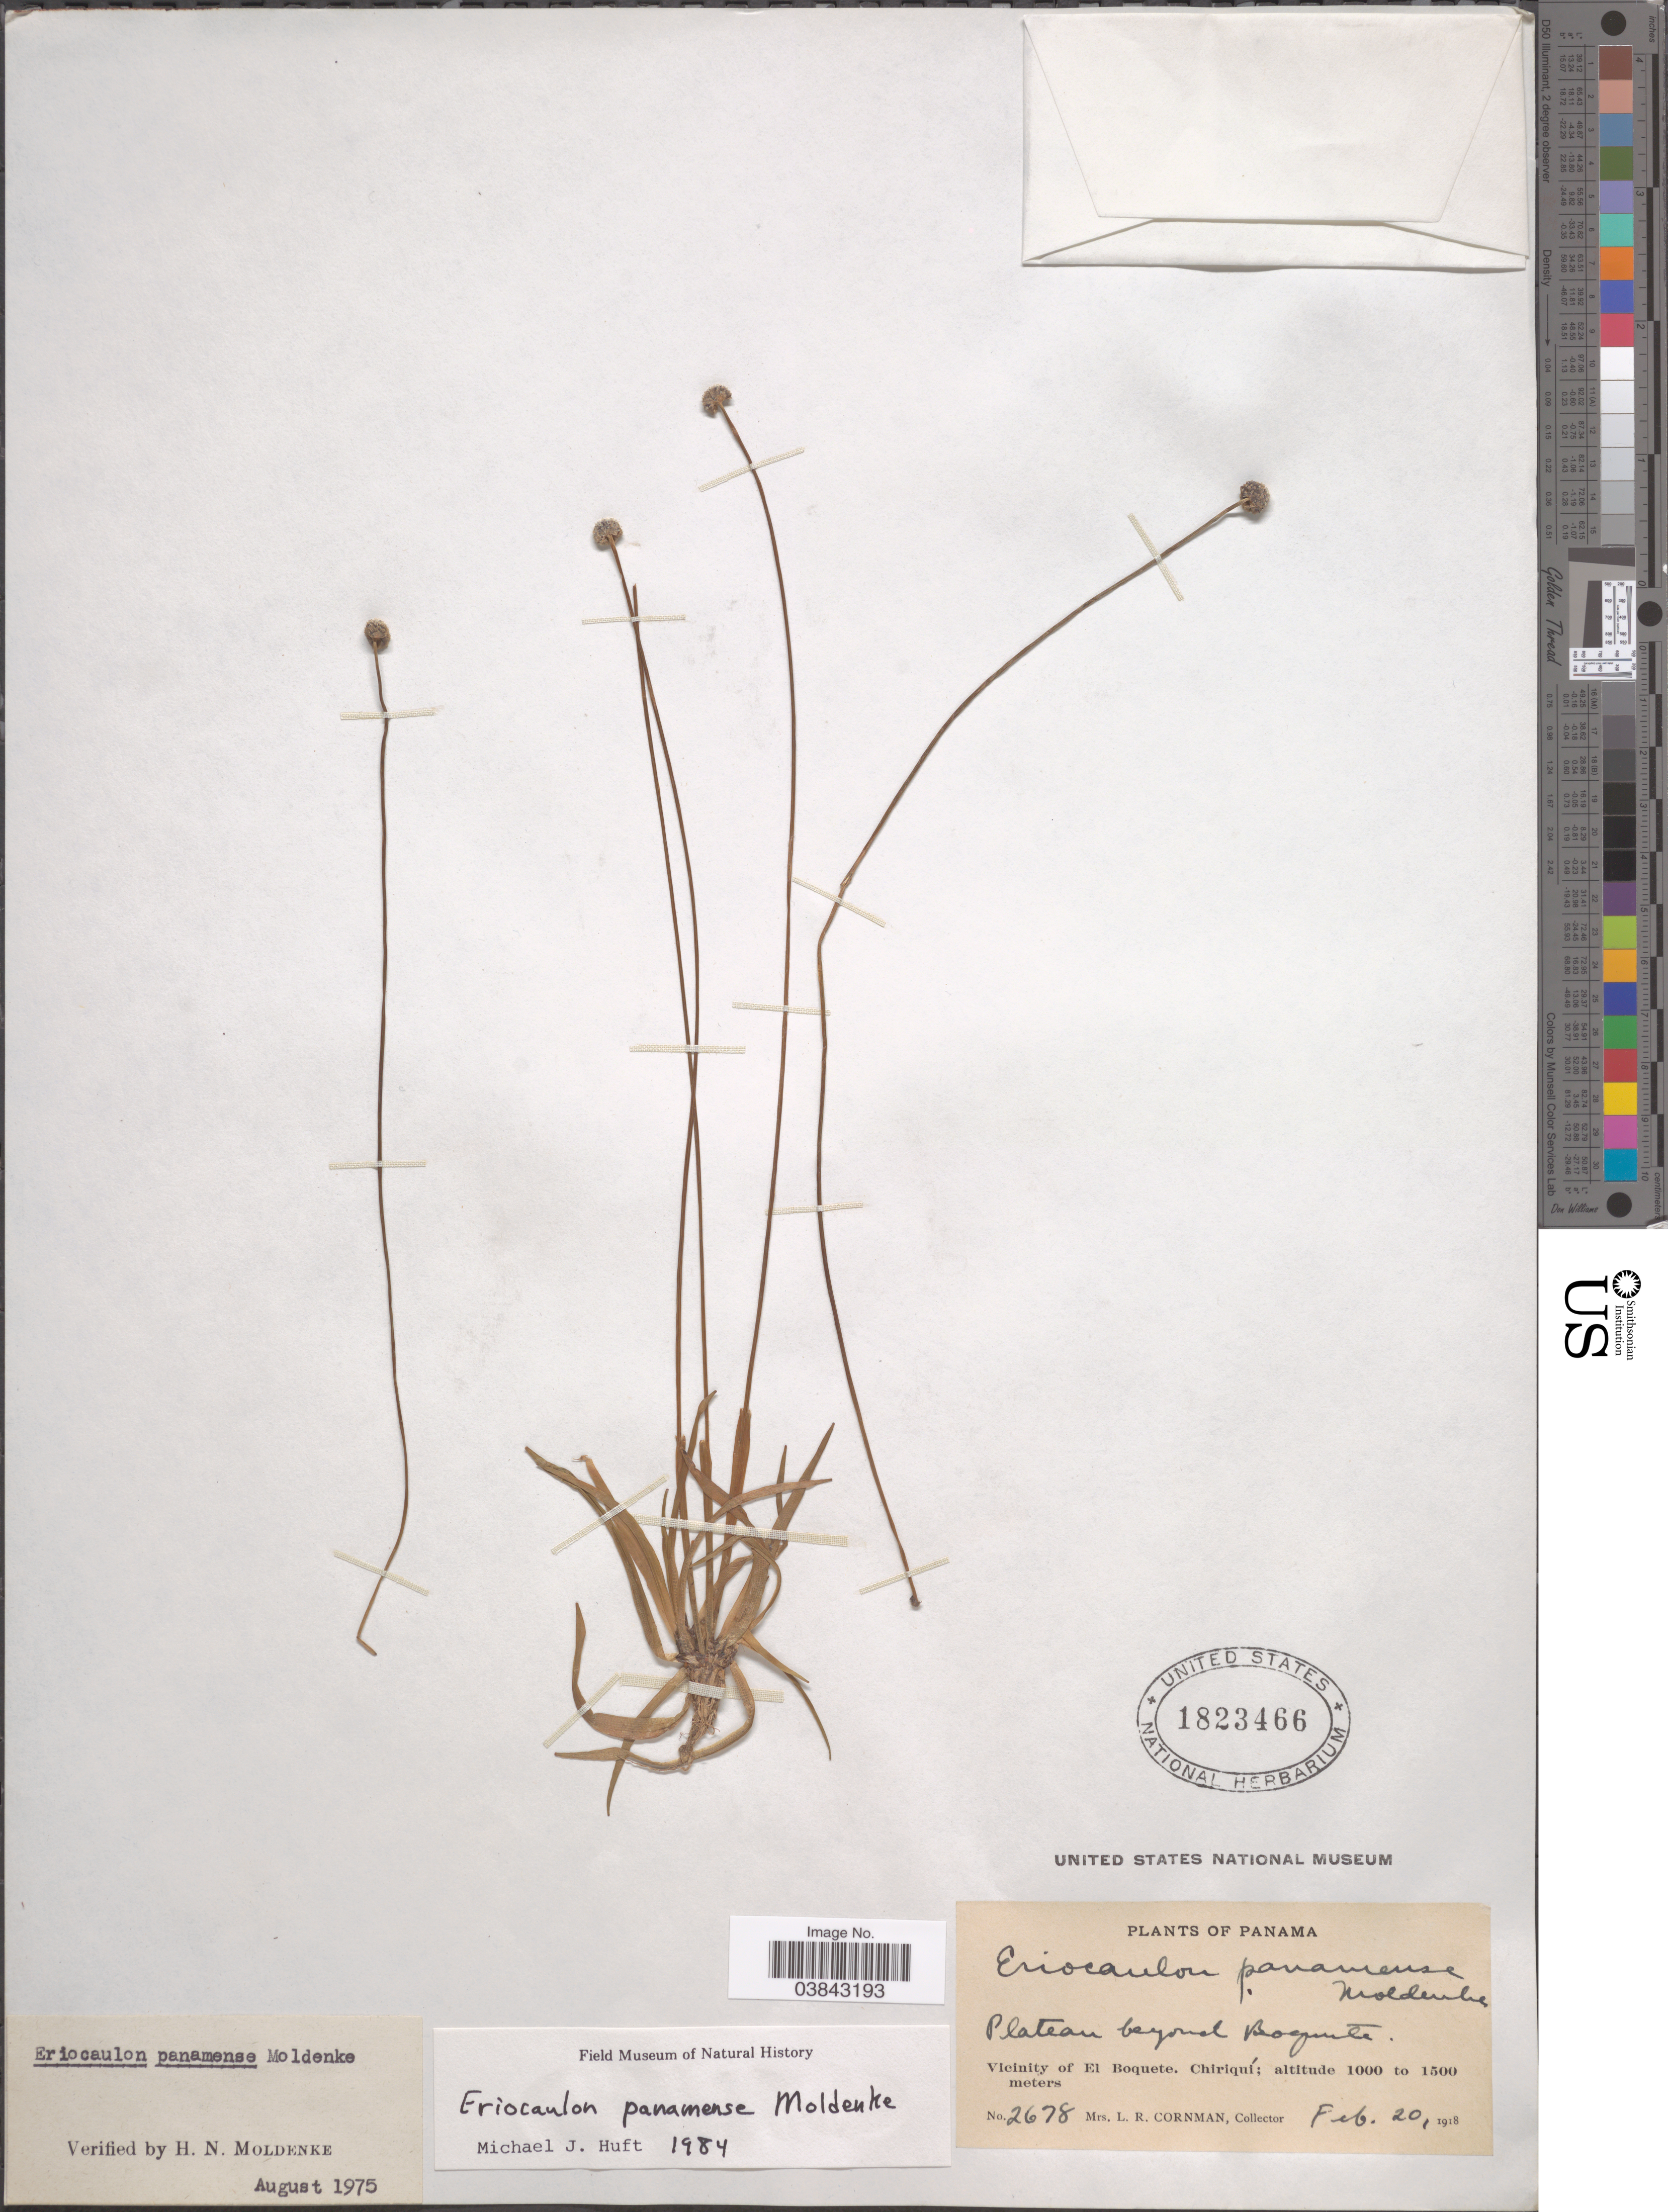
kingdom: Plantae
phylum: Tracheophyta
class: Liliopsida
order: Poales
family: Eriocaulaceae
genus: Eriocaulon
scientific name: Eriocaulon panamense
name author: Moldenke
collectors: L. Cornman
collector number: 2678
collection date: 1918-02-20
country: Panama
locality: Plateau beyond Boquete. Vicinity of El Boquete.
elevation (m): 1000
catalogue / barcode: US 1823466